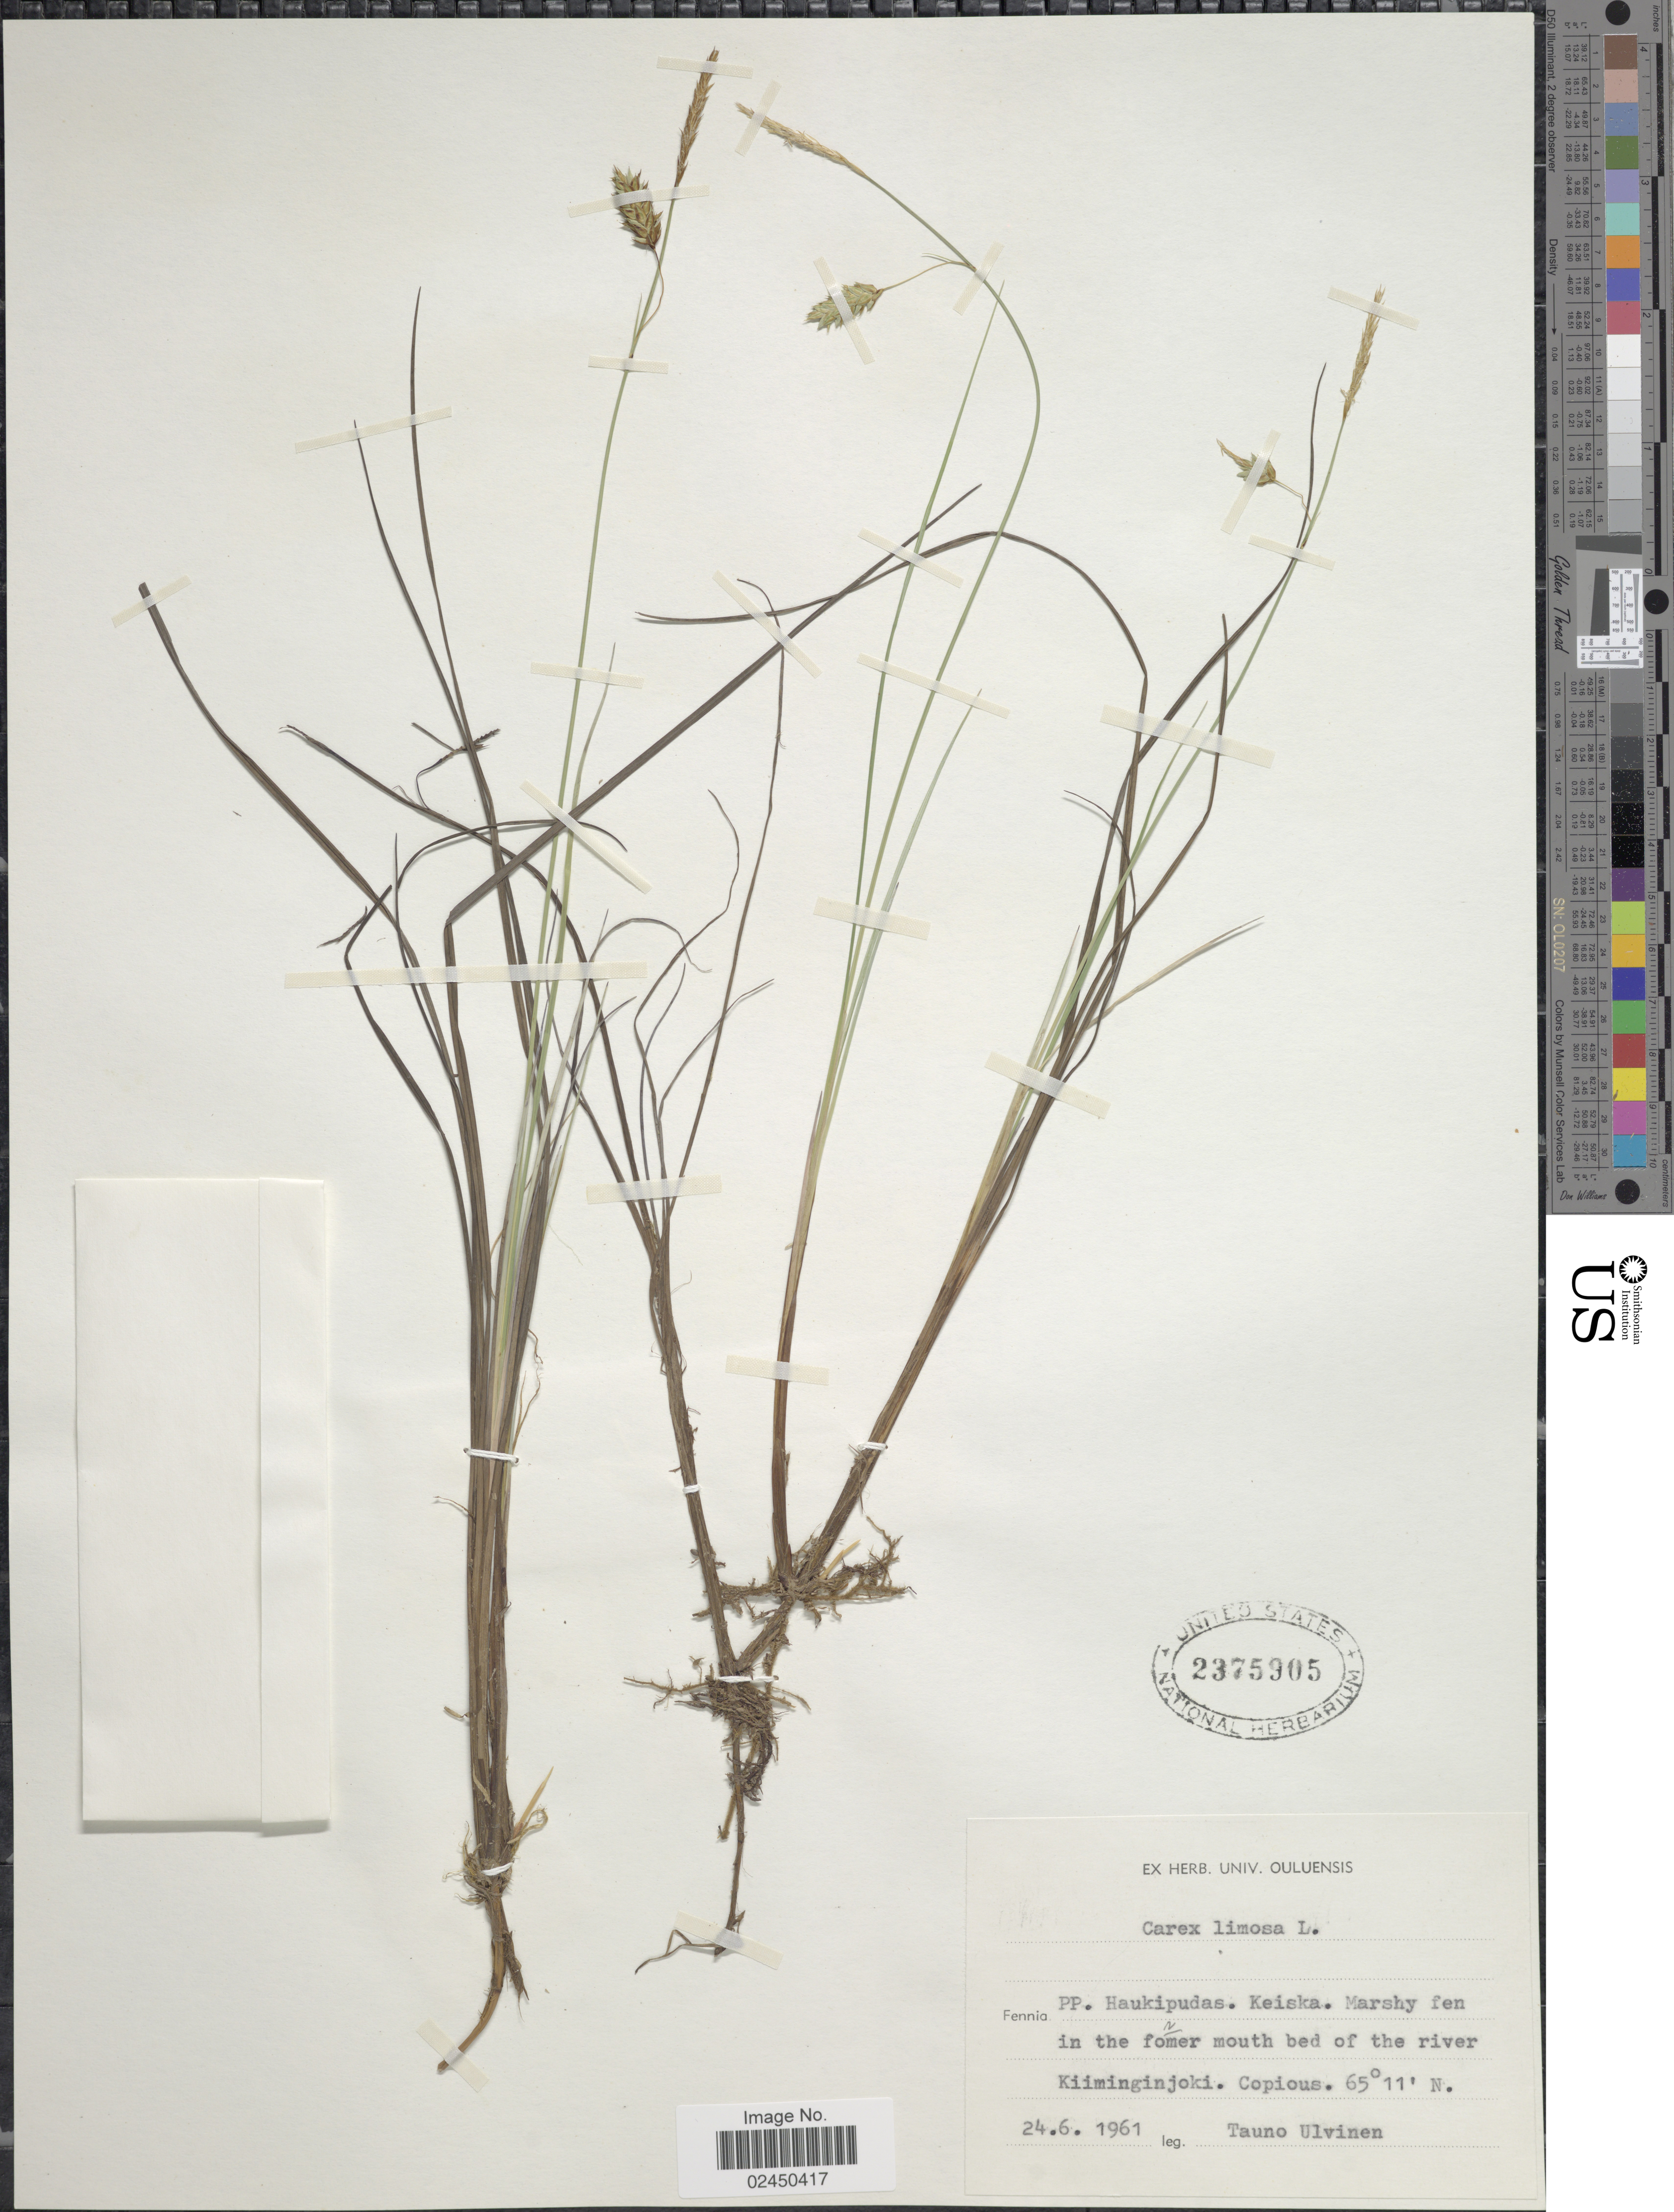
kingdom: Plantae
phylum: Tracheophyta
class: Liliopsida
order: Poales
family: Cyperaceae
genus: Carex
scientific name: Carex limosa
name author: L.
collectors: T. Ulvinen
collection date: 1961-06-24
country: Finland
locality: PP. Haukipudas, Keiska. Marshy fen in the former mouth bed of the river Kiiminginjoki.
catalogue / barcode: US 2375905